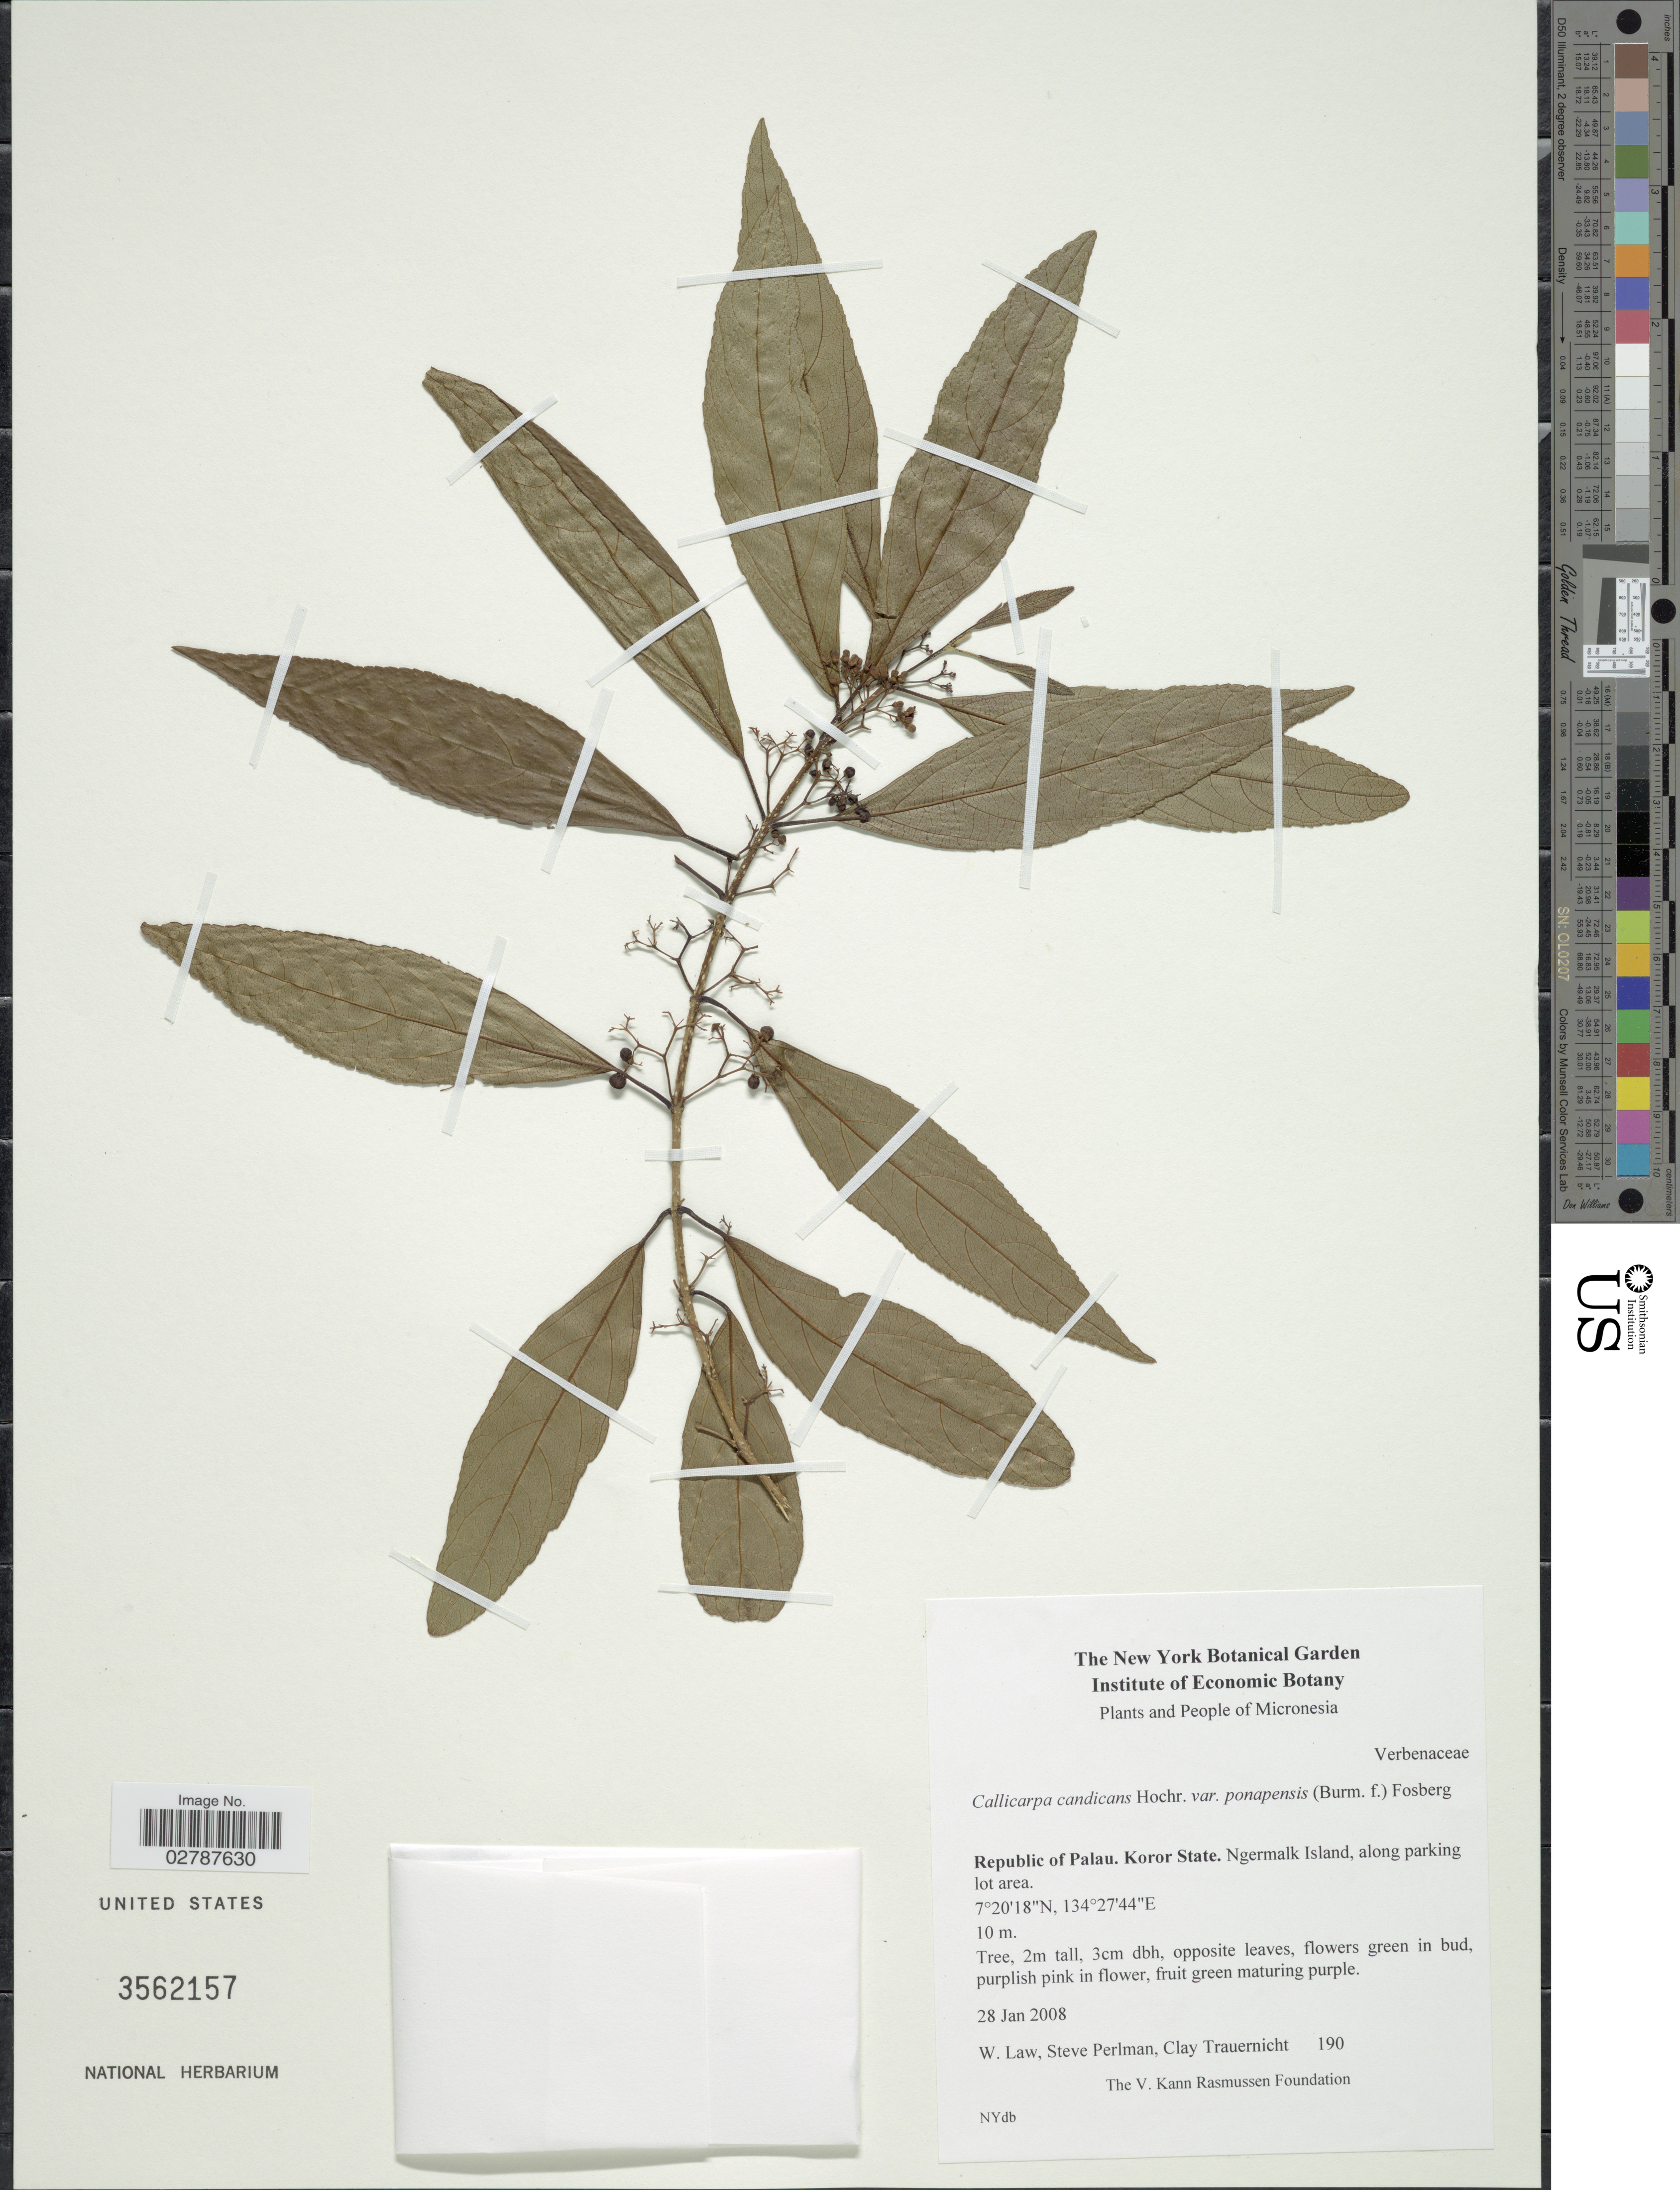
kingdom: Plantae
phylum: Tracheophyta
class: Magnoliopsida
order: Lamiales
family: Lamiaceae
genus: Callicarpa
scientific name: Callicarpa candicans var. ponapensis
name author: Fosberg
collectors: W. Law, S. Perlman & C. Trauernicht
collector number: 190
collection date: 2008-01-28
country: Palau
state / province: Koror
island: Ngermalk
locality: Micronesia. Republic of Palau. Koror State. Ngermalk Island, along parking lot area.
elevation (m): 10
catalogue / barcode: US 3562157